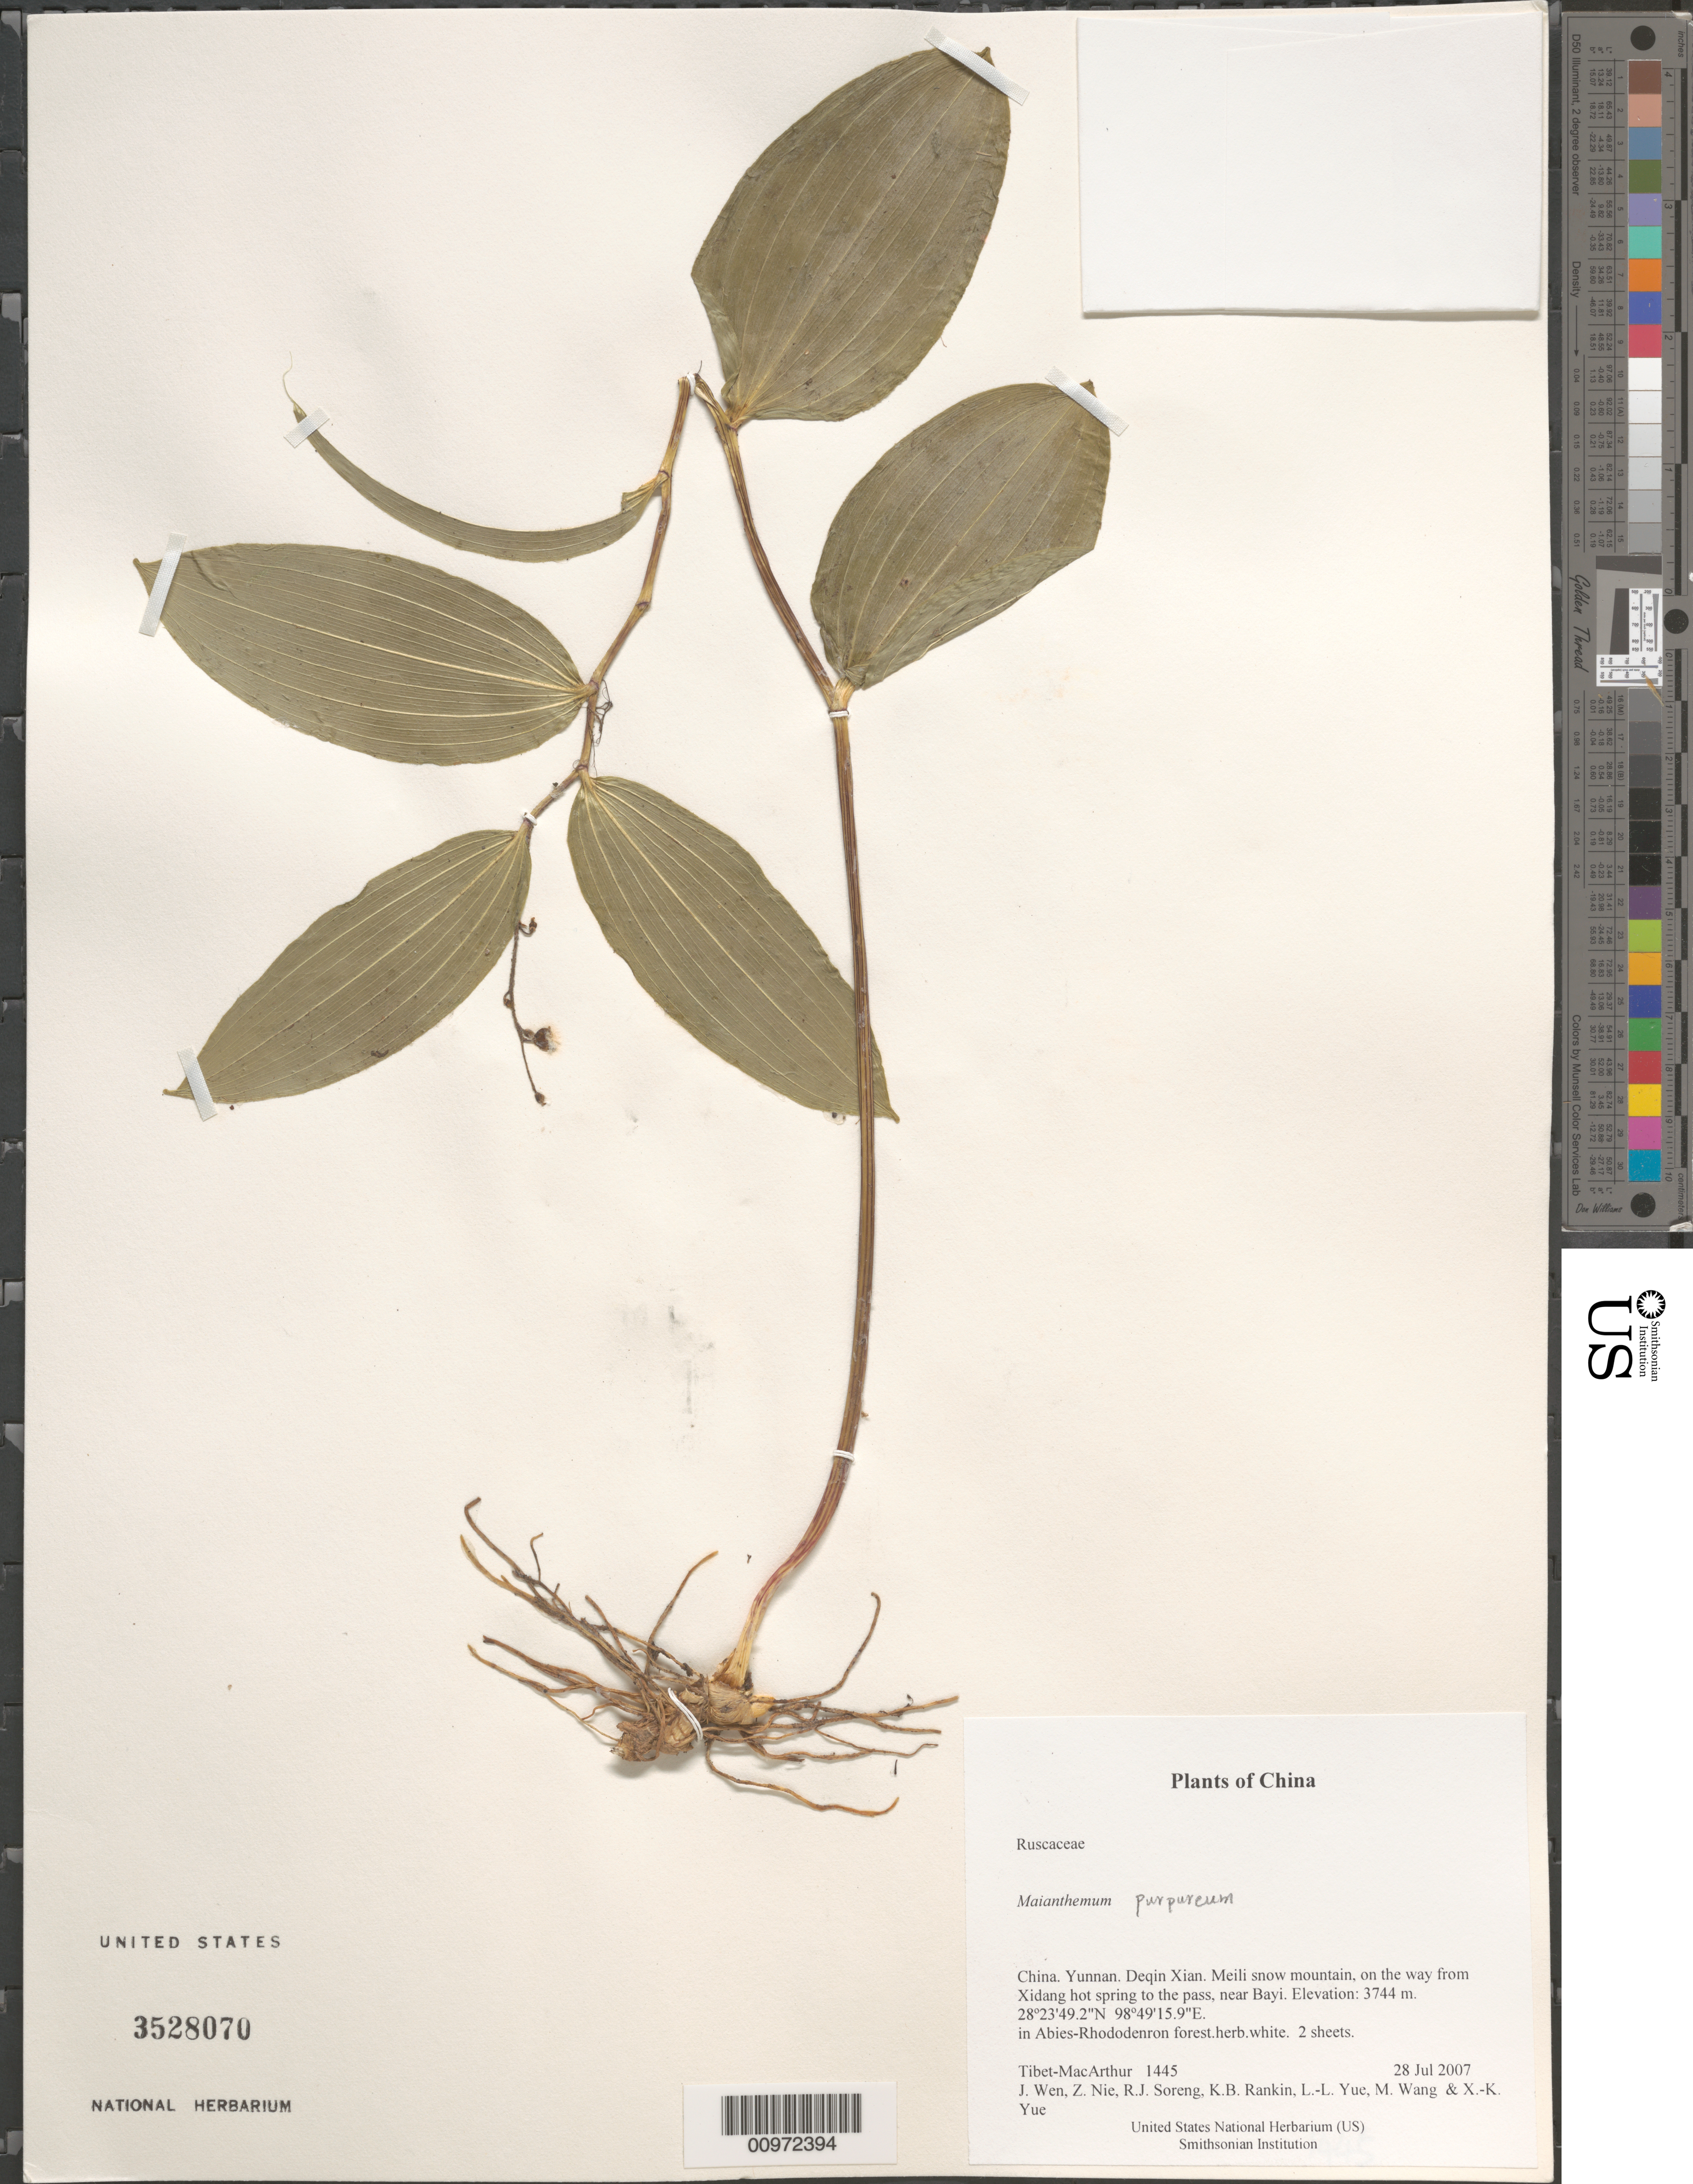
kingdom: Plantae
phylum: Tracheophyta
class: Liliopsida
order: Asparagales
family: Asparagaceae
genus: Maianthemum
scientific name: Maianthemum sp.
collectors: Tibet-MacArthur, J. Wen, Z. Nie, R. J. Soreng, K. Rankin, L. Yue, M. Wang & X. Yue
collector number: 1445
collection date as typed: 28 Jul 2007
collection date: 2007-07-28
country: China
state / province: Yunnan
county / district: Deqin Xian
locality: Meili snow mountain, on the way from Xidang hot spring to the pass, near Bayi.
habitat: In Abies-Rhododenron forest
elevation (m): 3744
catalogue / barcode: US 3528070